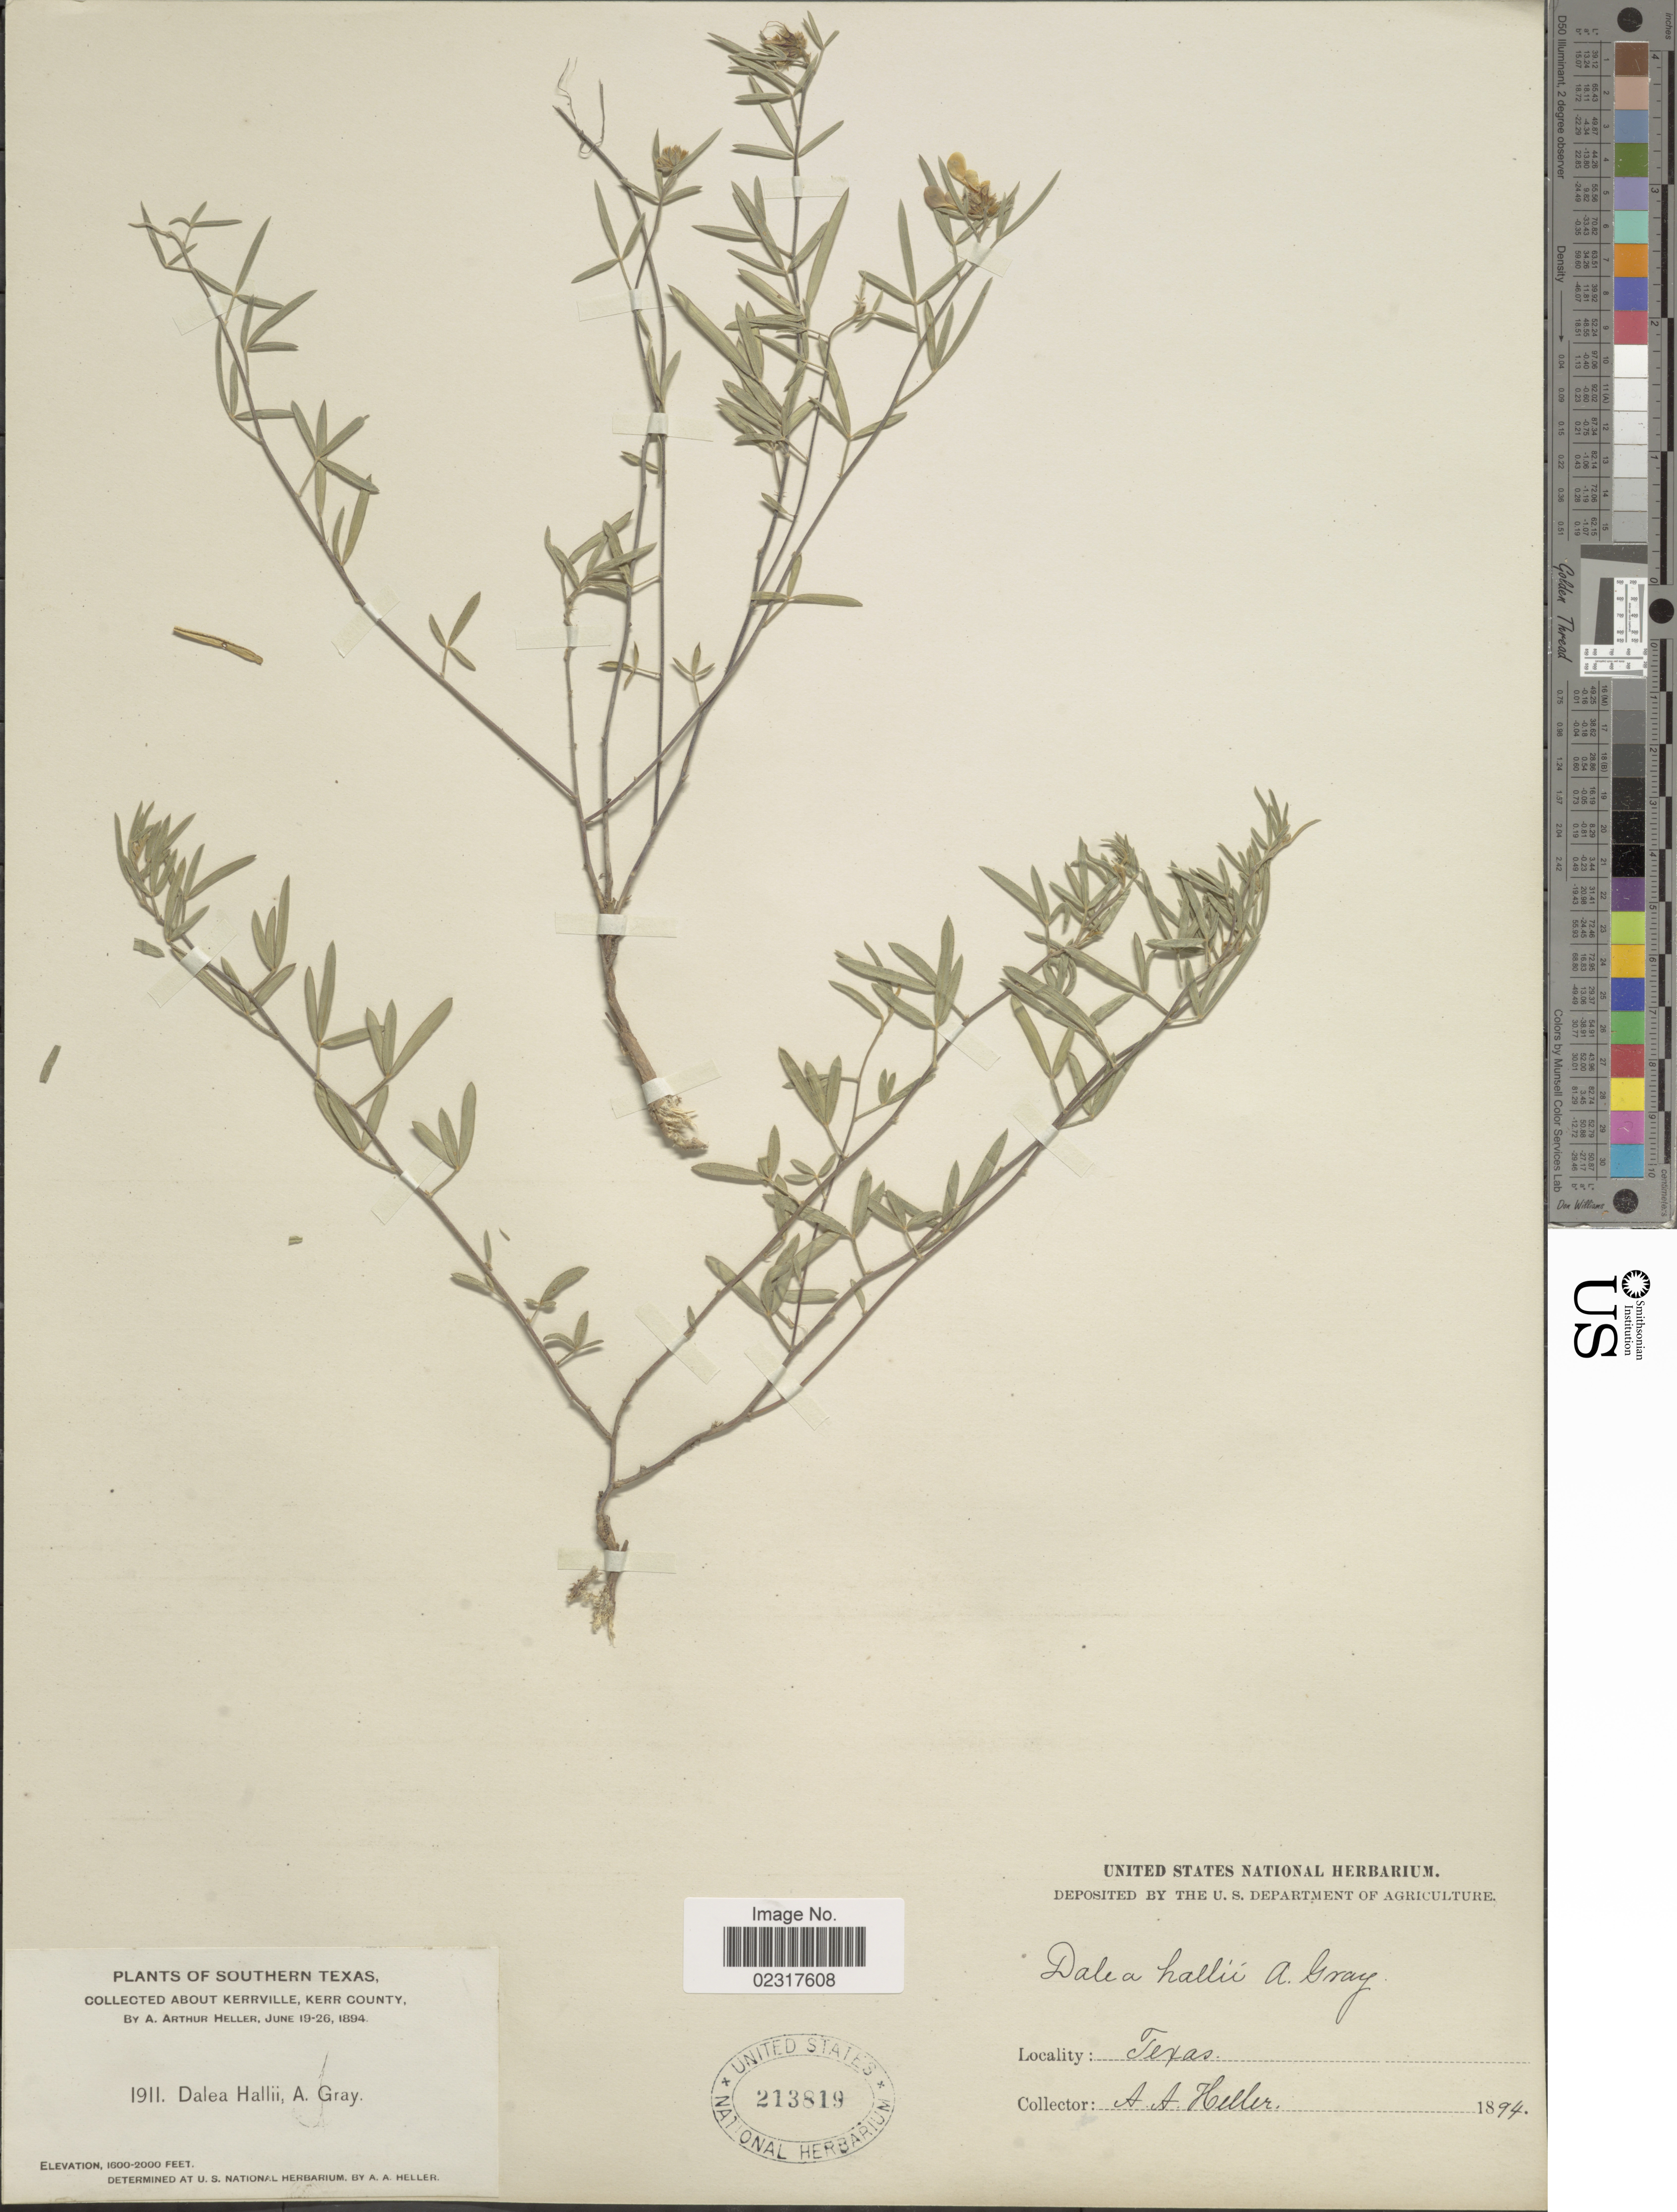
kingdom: Plantae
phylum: Tracheophyta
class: Magnoliopsida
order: Fabales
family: Fabaceae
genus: Dalea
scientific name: Dalea hallii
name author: A. Gray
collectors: A. A. Heller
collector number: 1911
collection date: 1894-06-19/1894-06-26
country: United States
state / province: Texas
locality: Southern Texas, about Kerrville, Kerr County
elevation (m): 488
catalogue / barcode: US 213819